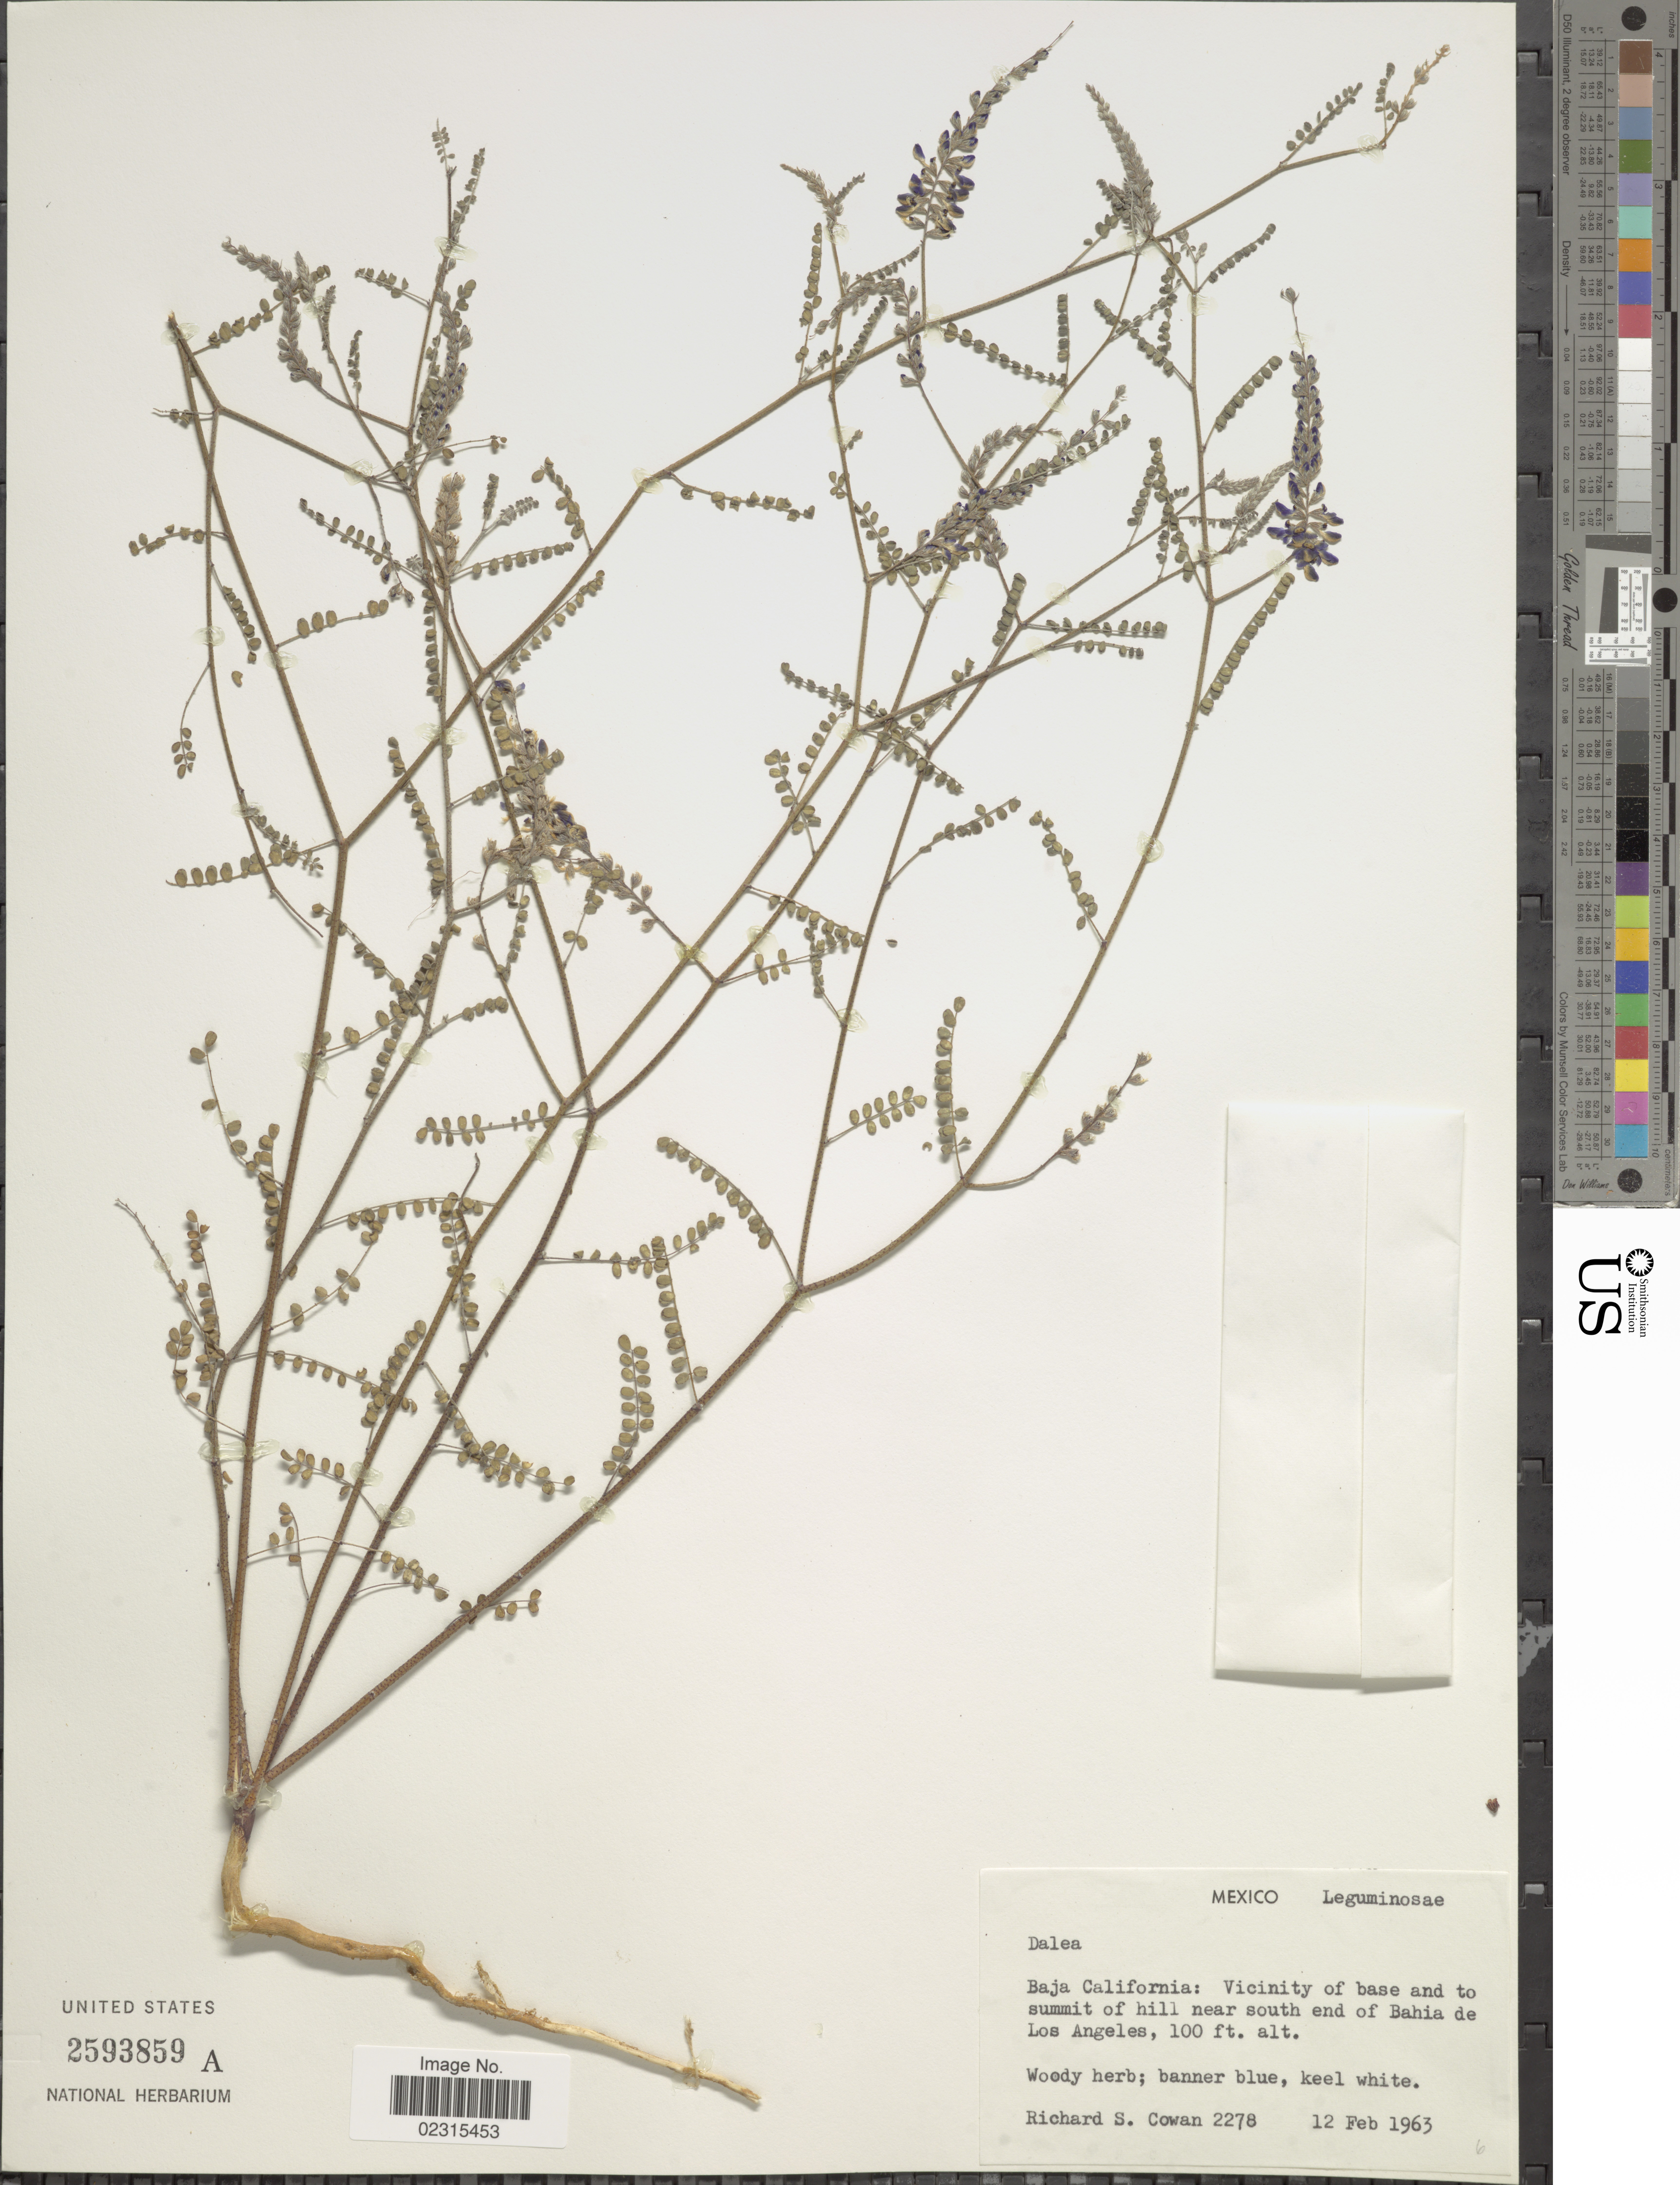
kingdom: Plantae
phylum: Tracheophyta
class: Magnoliopsida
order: Fabales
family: Fabaceae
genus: Marina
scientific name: Marina parryi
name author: (Torr. & A. Gray) Barneby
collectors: R. S. Cowan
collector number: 2278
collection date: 1963-02-12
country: Mexico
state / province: Baja California Norte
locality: Vicinity of base and to summit of hill near south end of Bahia de Los Angeles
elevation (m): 30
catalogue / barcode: US 2593859A